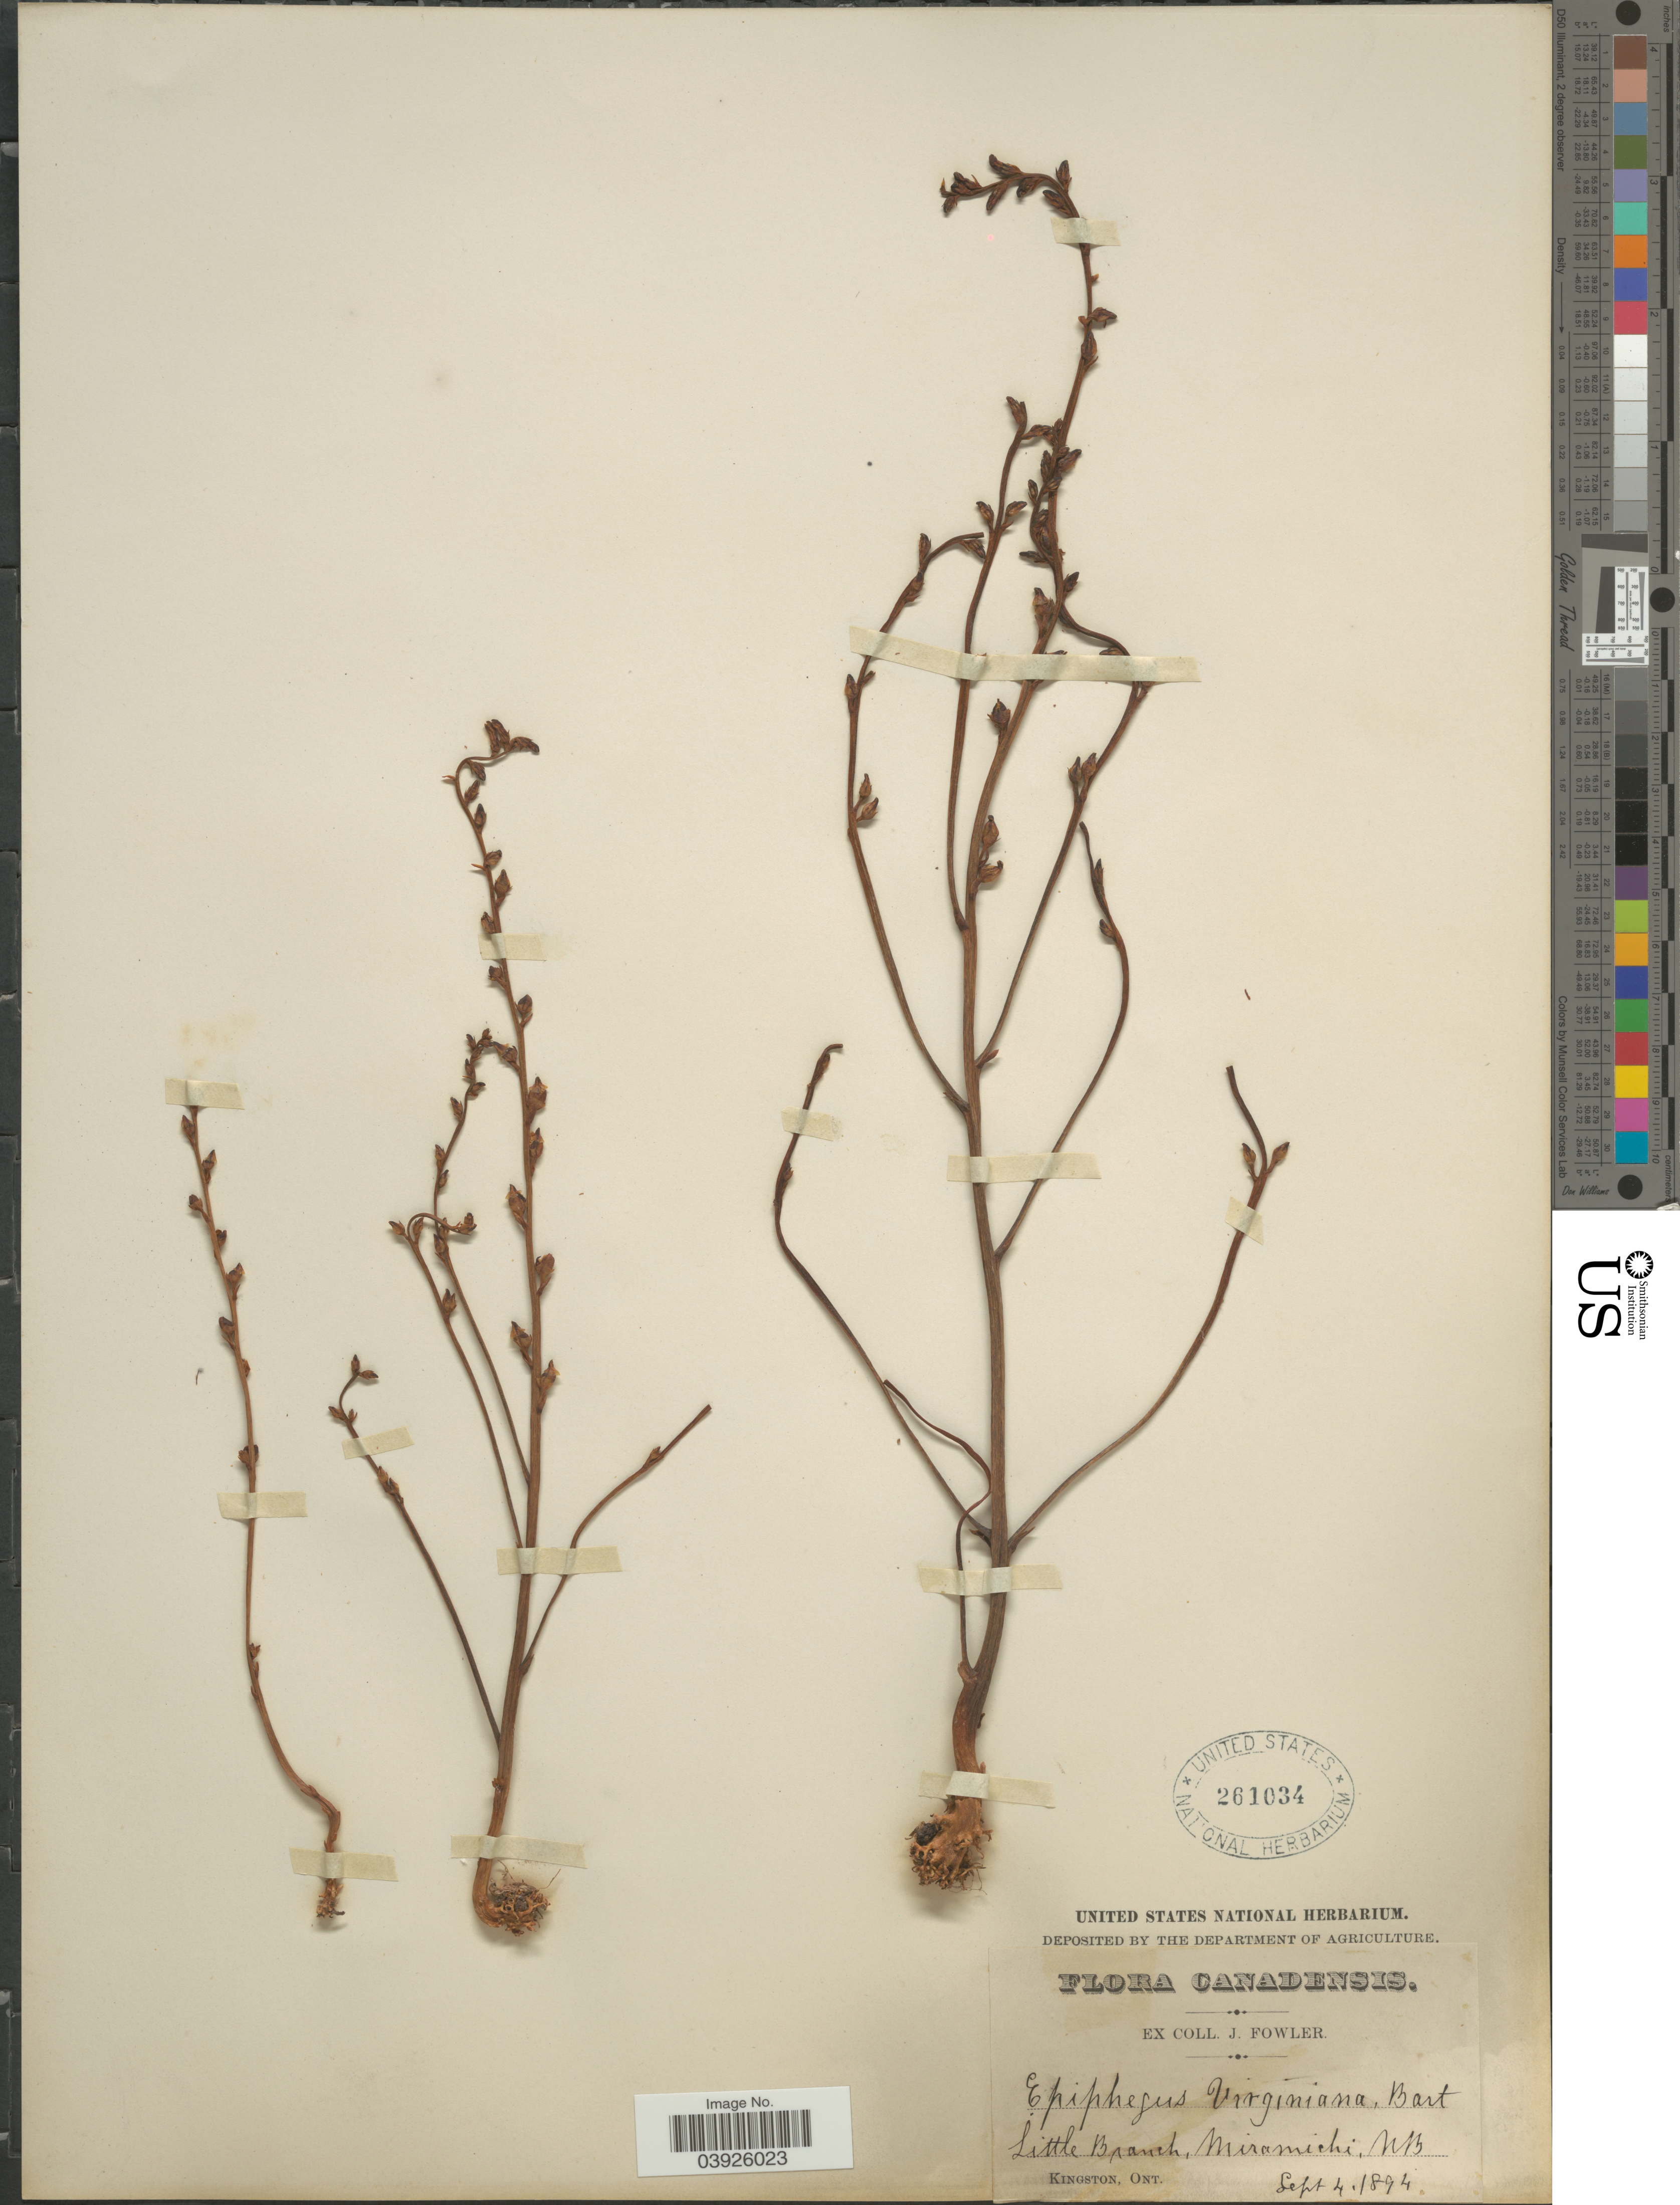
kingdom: Plantae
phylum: Tracheophyta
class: Magnoliopsida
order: Lamiales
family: Orobanchaceae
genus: Epifagus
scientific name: Epifagus virginiana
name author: (L.) W.P.C. Barton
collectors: J. Fowler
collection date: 1894-09-04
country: Canada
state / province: New Brunswick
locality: Little Branch, Miramichi.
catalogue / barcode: US 261034